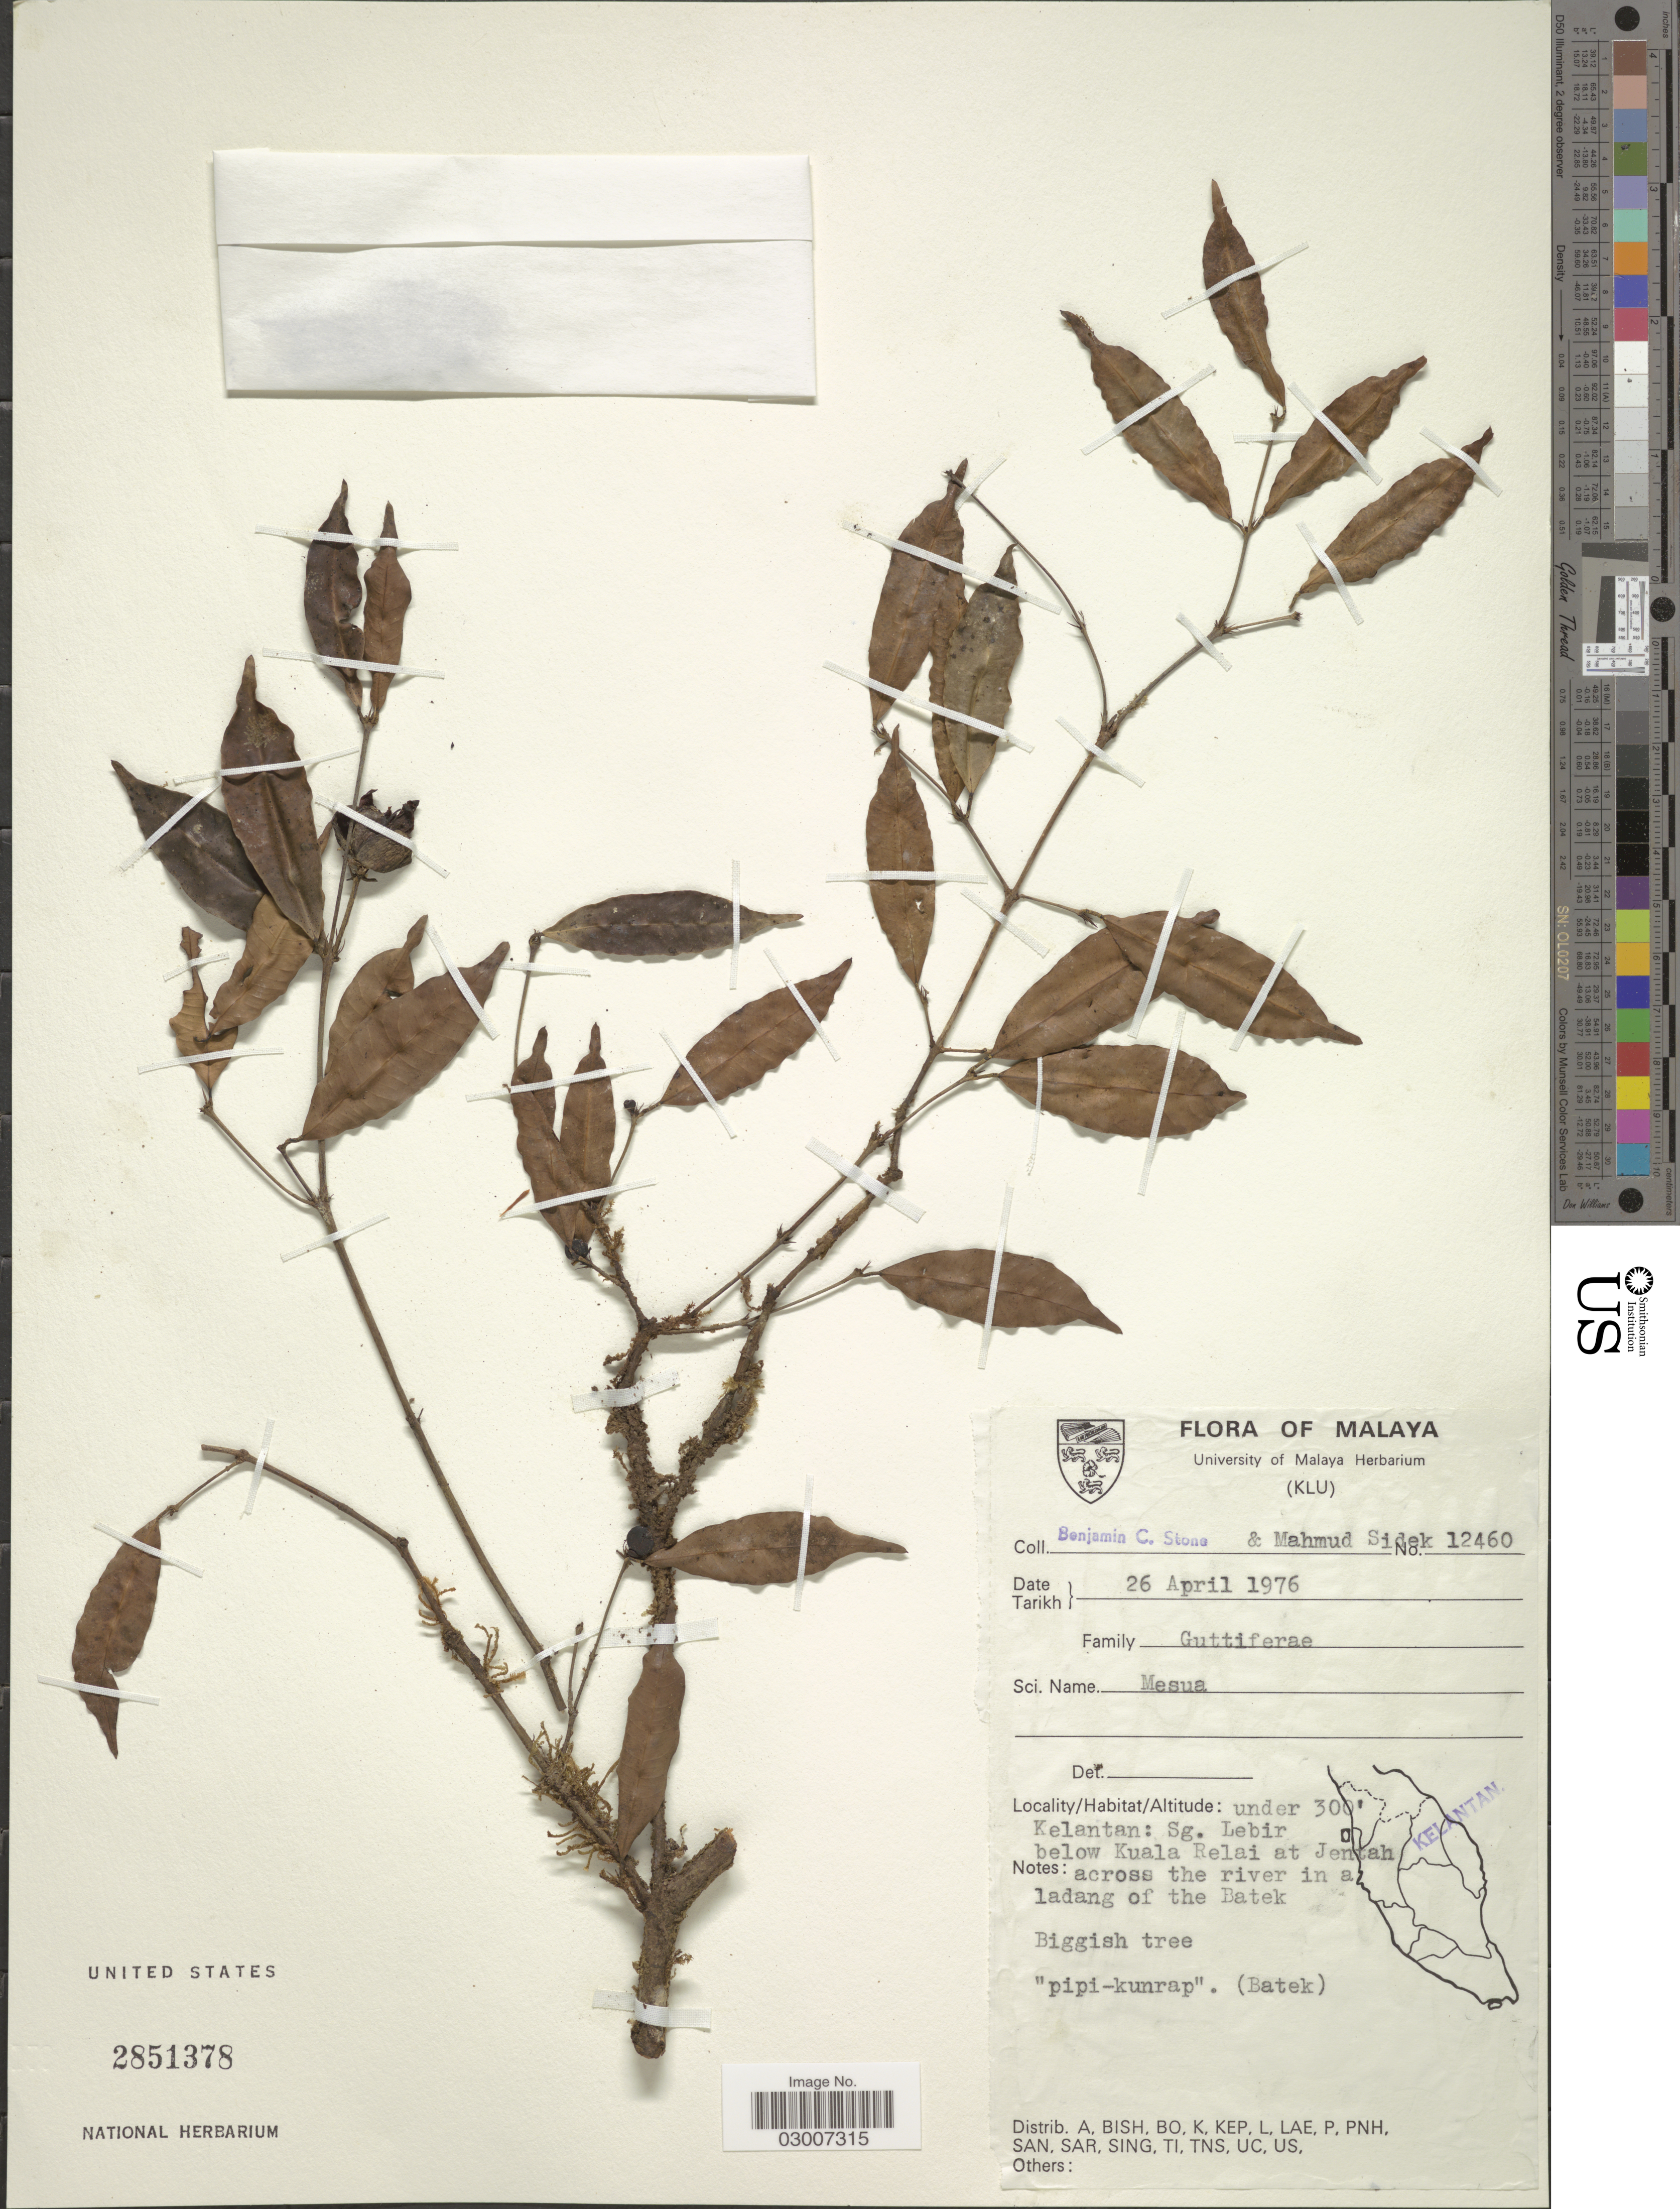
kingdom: Plantae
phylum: Tracheophyta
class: Magnoliopsida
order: Malpighiales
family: Calophyllaceae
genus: Kayea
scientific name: Kayea kunstleri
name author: King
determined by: Seah, Wei Wei, (SING), Singapore Botanic Gardens (SINGAPORE)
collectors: B. C. Stone & M. Sidek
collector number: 12460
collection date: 1976-04-26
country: Malaysia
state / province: Kelantan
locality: Malaya. Kelantan: Sg. Lebir below Kuala Relai at Jentah across the river in a ladang of the Batek.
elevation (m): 91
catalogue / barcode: US 2851378